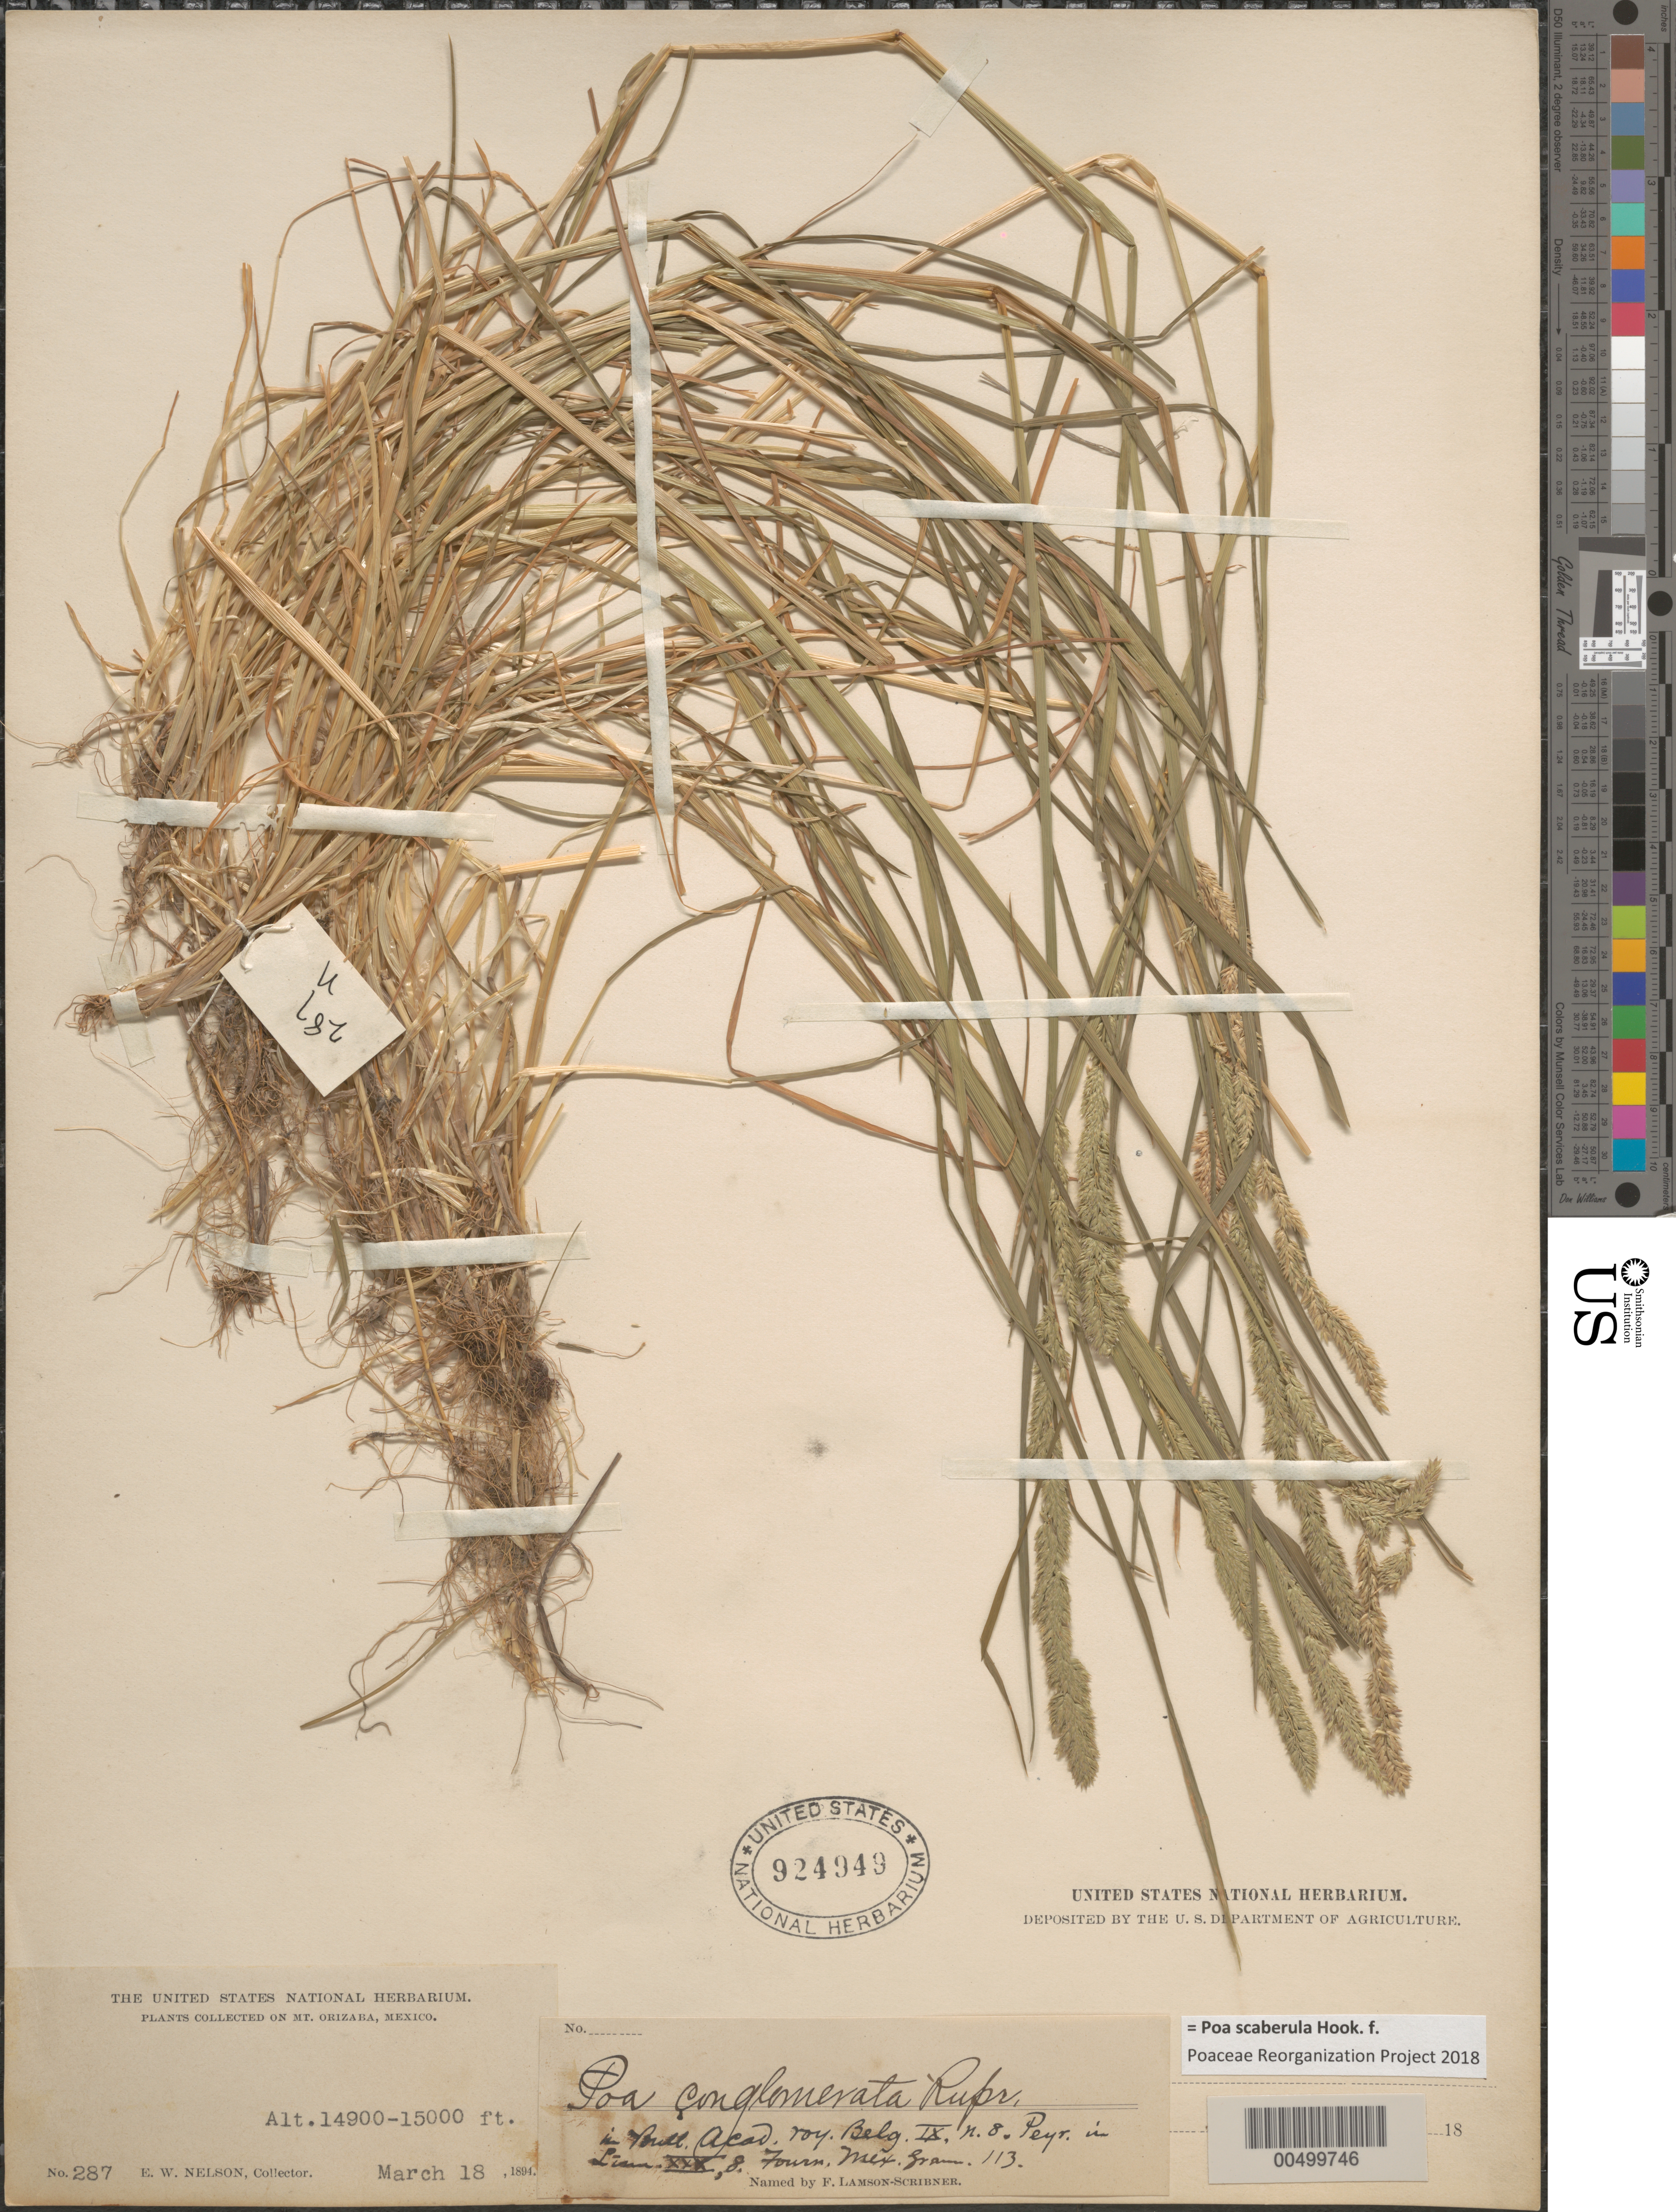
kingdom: Plantae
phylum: Tracheophyta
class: Liliopsida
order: Poales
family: Poaceae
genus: Poa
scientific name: Poa scaberula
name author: Hook. f.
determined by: Poaceae Reorganization Project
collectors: E. W. Nelson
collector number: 287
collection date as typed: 18 Mar 1894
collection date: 1894-03-18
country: Mexico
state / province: Puebla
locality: Mt Orizaba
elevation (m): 4542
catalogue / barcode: US 924949